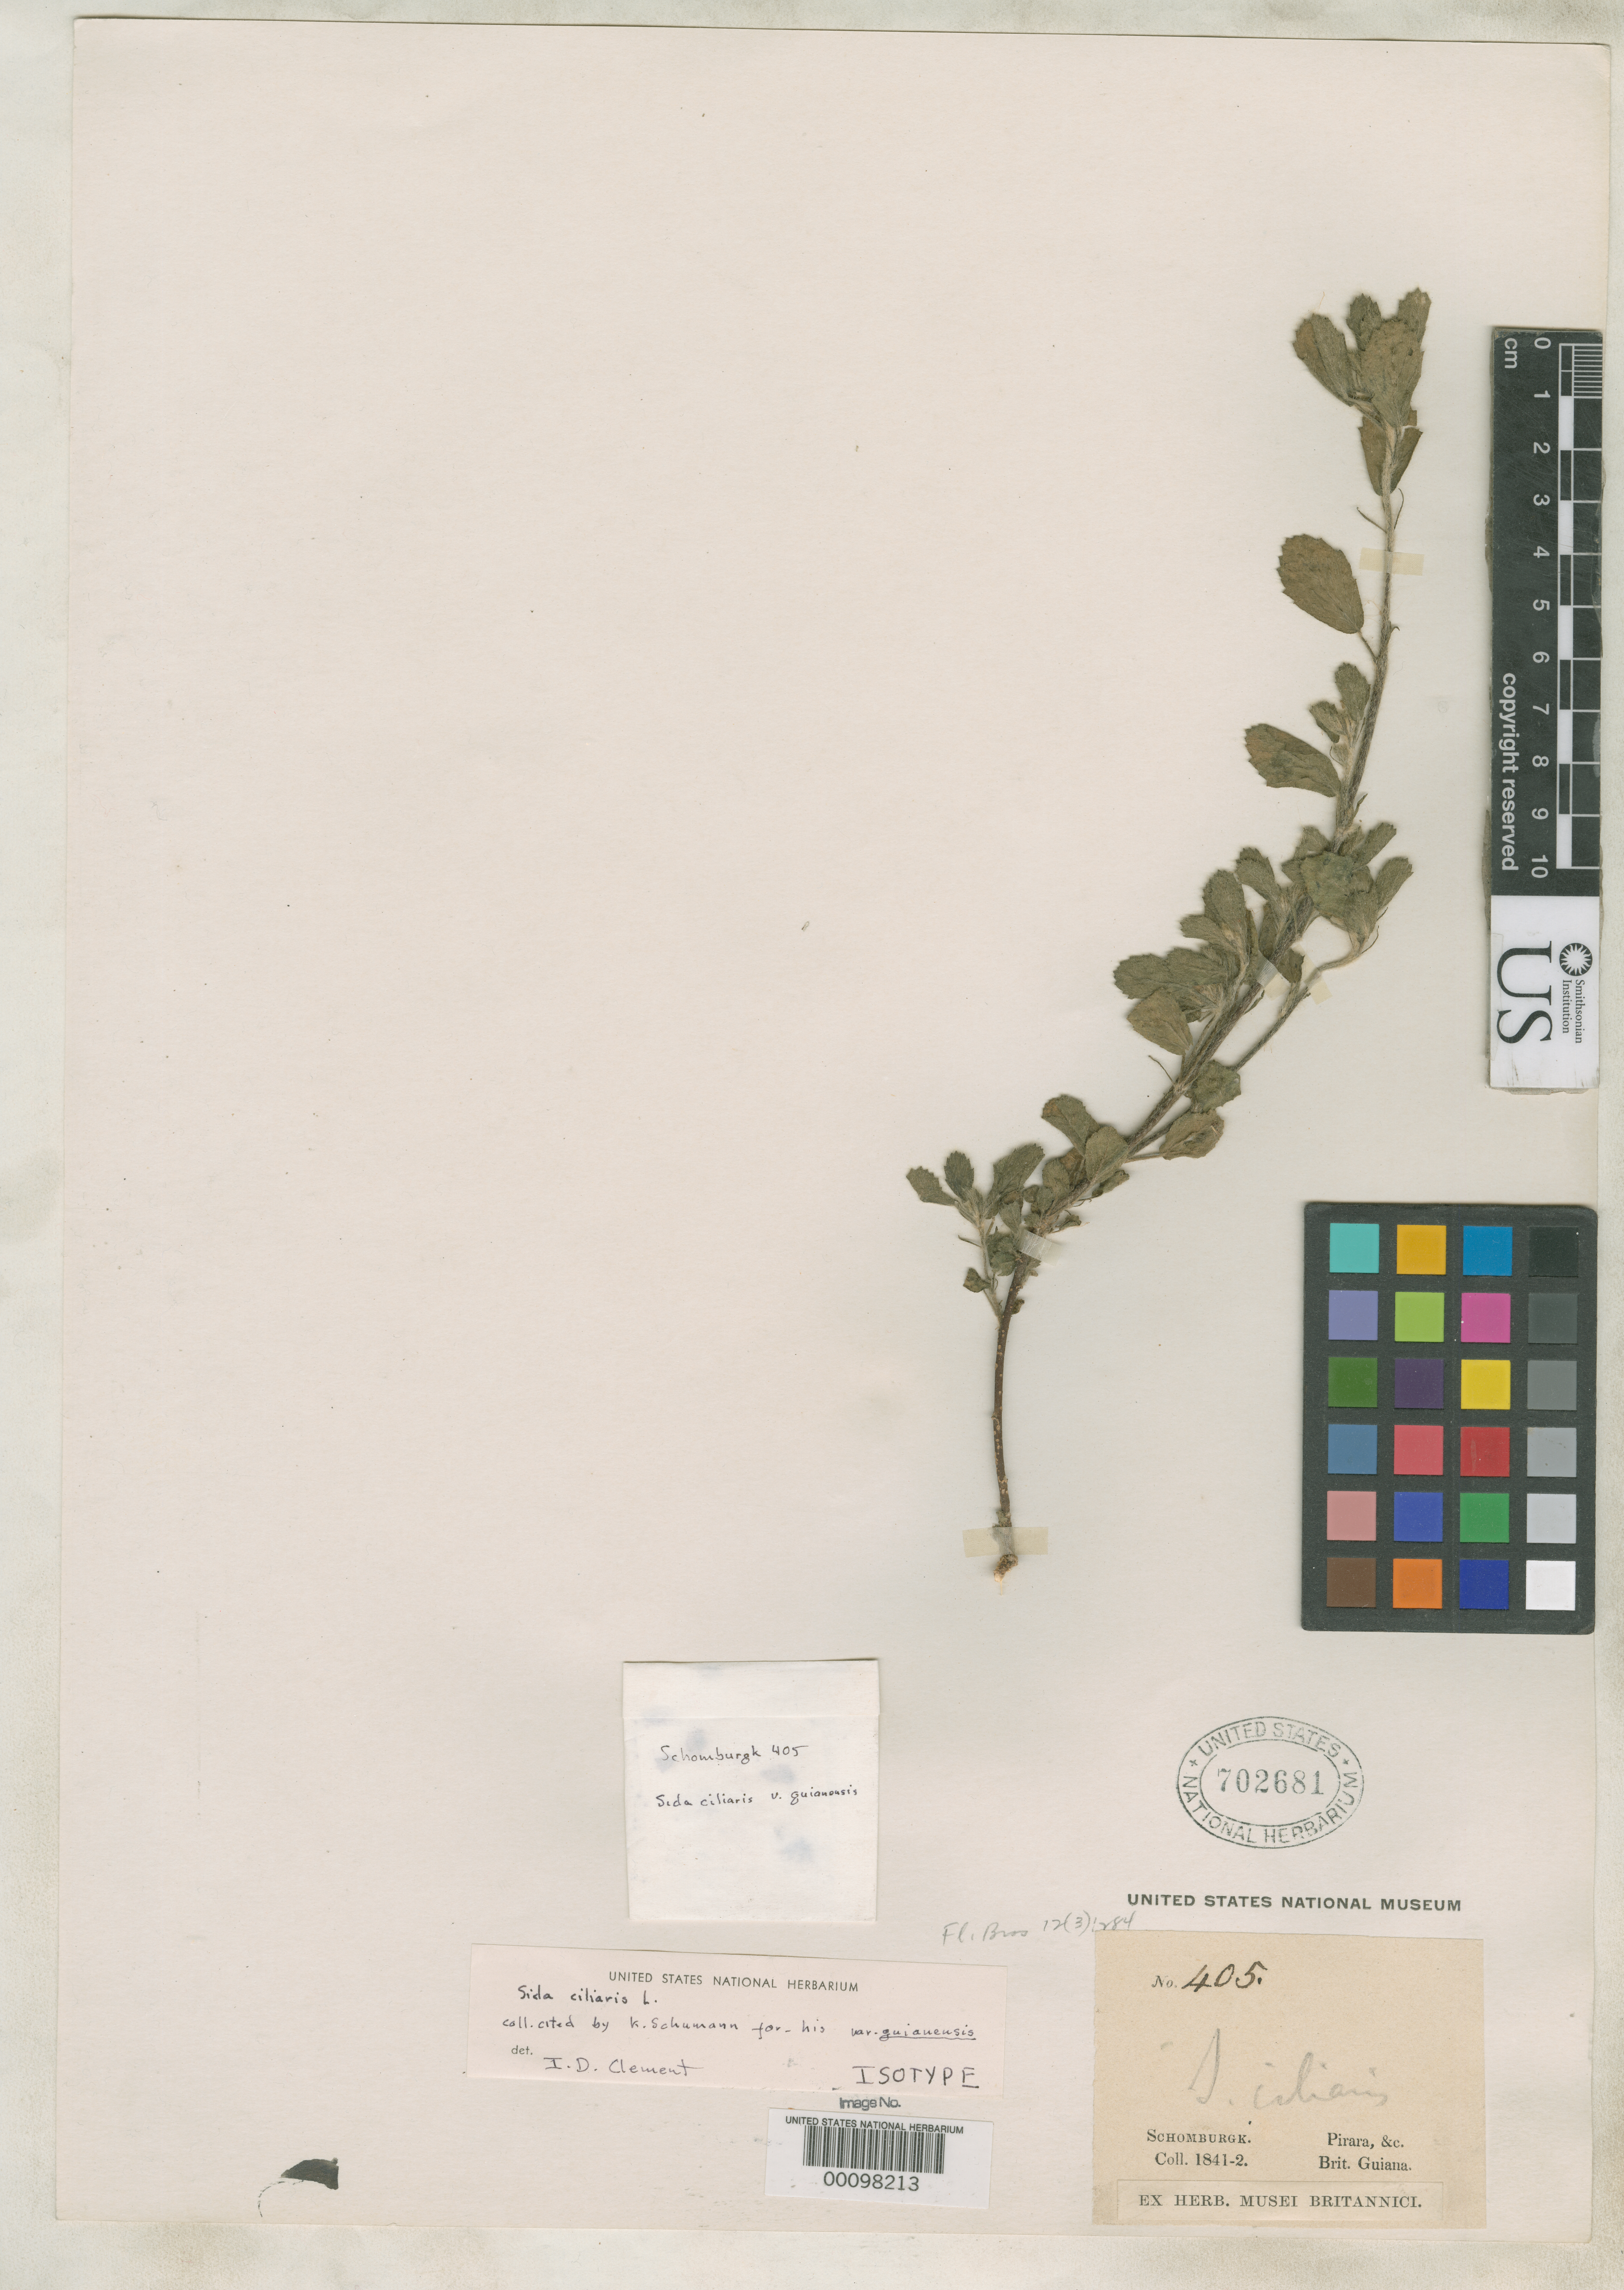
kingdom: Plantae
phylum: Tracheophyta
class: Magnoliopsida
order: Malvales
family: Malvaceae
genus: Sida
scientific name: Sida ciliaris var. guianensis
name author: K. Schum. in Mart.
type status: Isotype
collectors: M. R. Schomburgk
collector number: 405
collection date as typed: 1841 to -- --- 1842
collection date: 1841/1842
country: Guyana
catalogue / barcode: US 702681